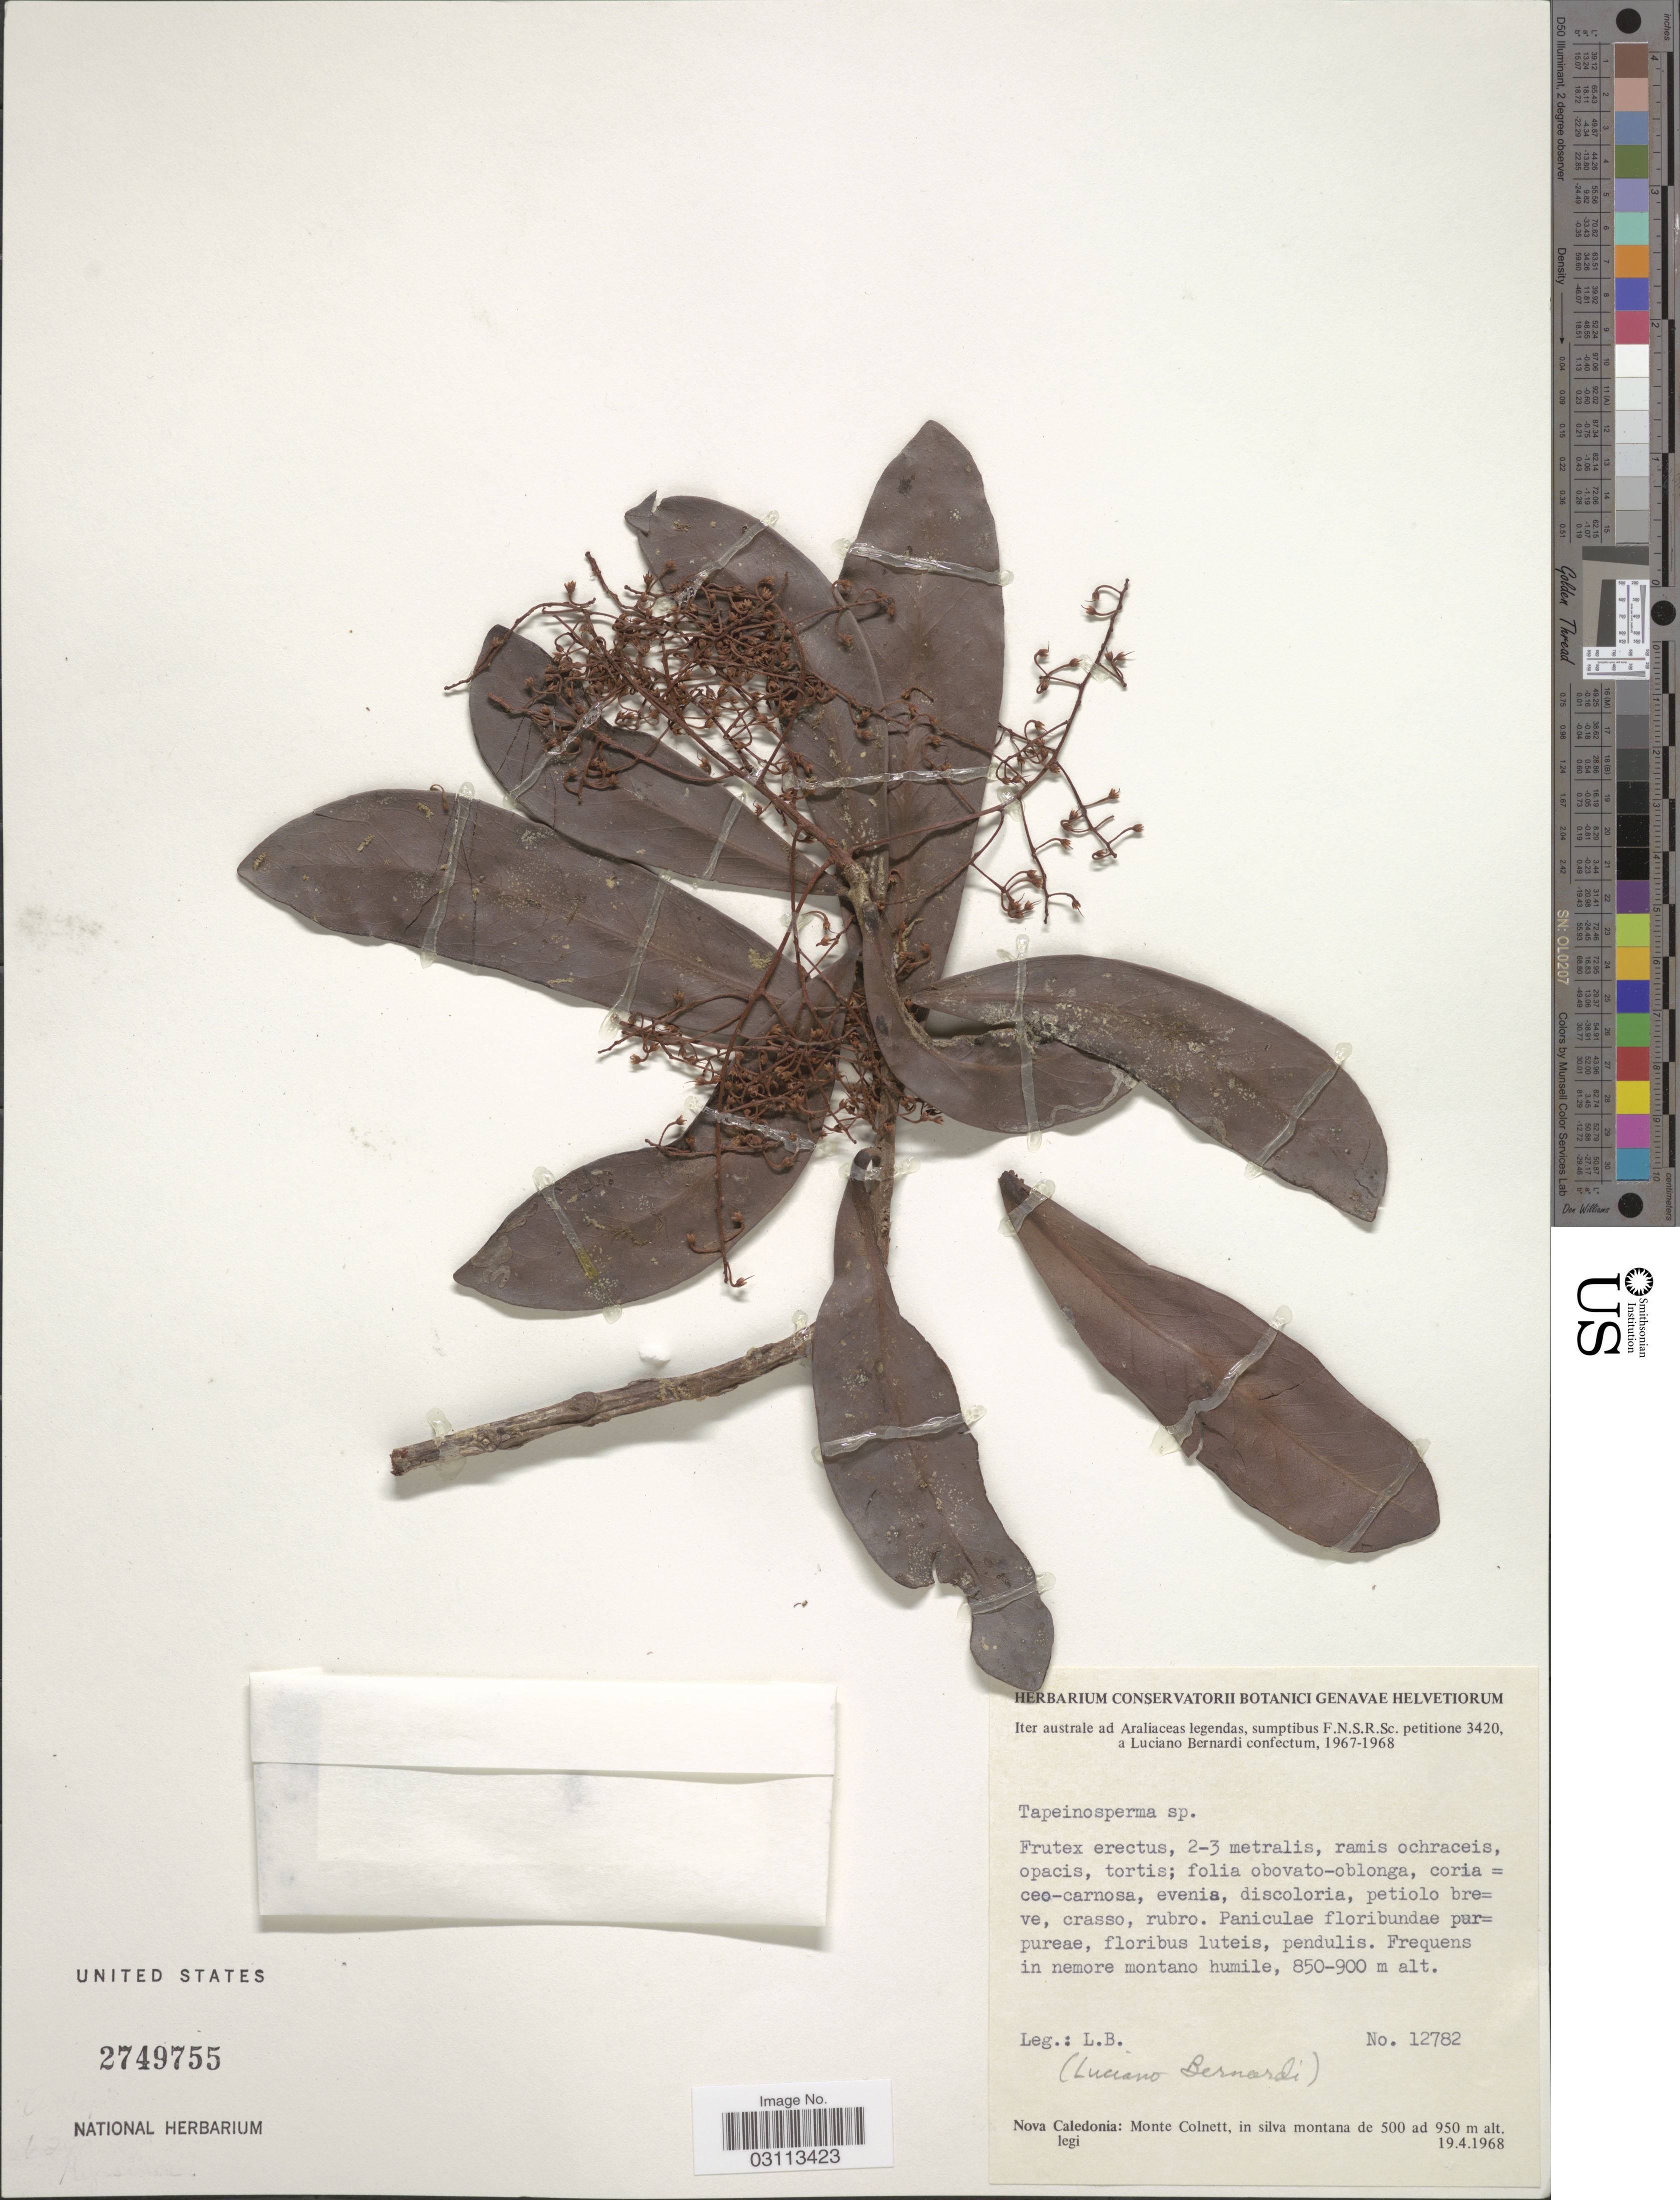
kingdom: Plantae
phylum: Tracheophyta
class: Magnoliopsida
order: Ericales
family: Primulaceae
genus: Tapeinosperma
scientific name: Tapeinosperma sp.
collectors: L. Bernardi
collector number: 12782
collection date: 1968-04-19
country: New Caledonia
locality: Nova Caledonia: Monte Colnett.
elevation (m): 500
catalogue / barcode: US 2749755